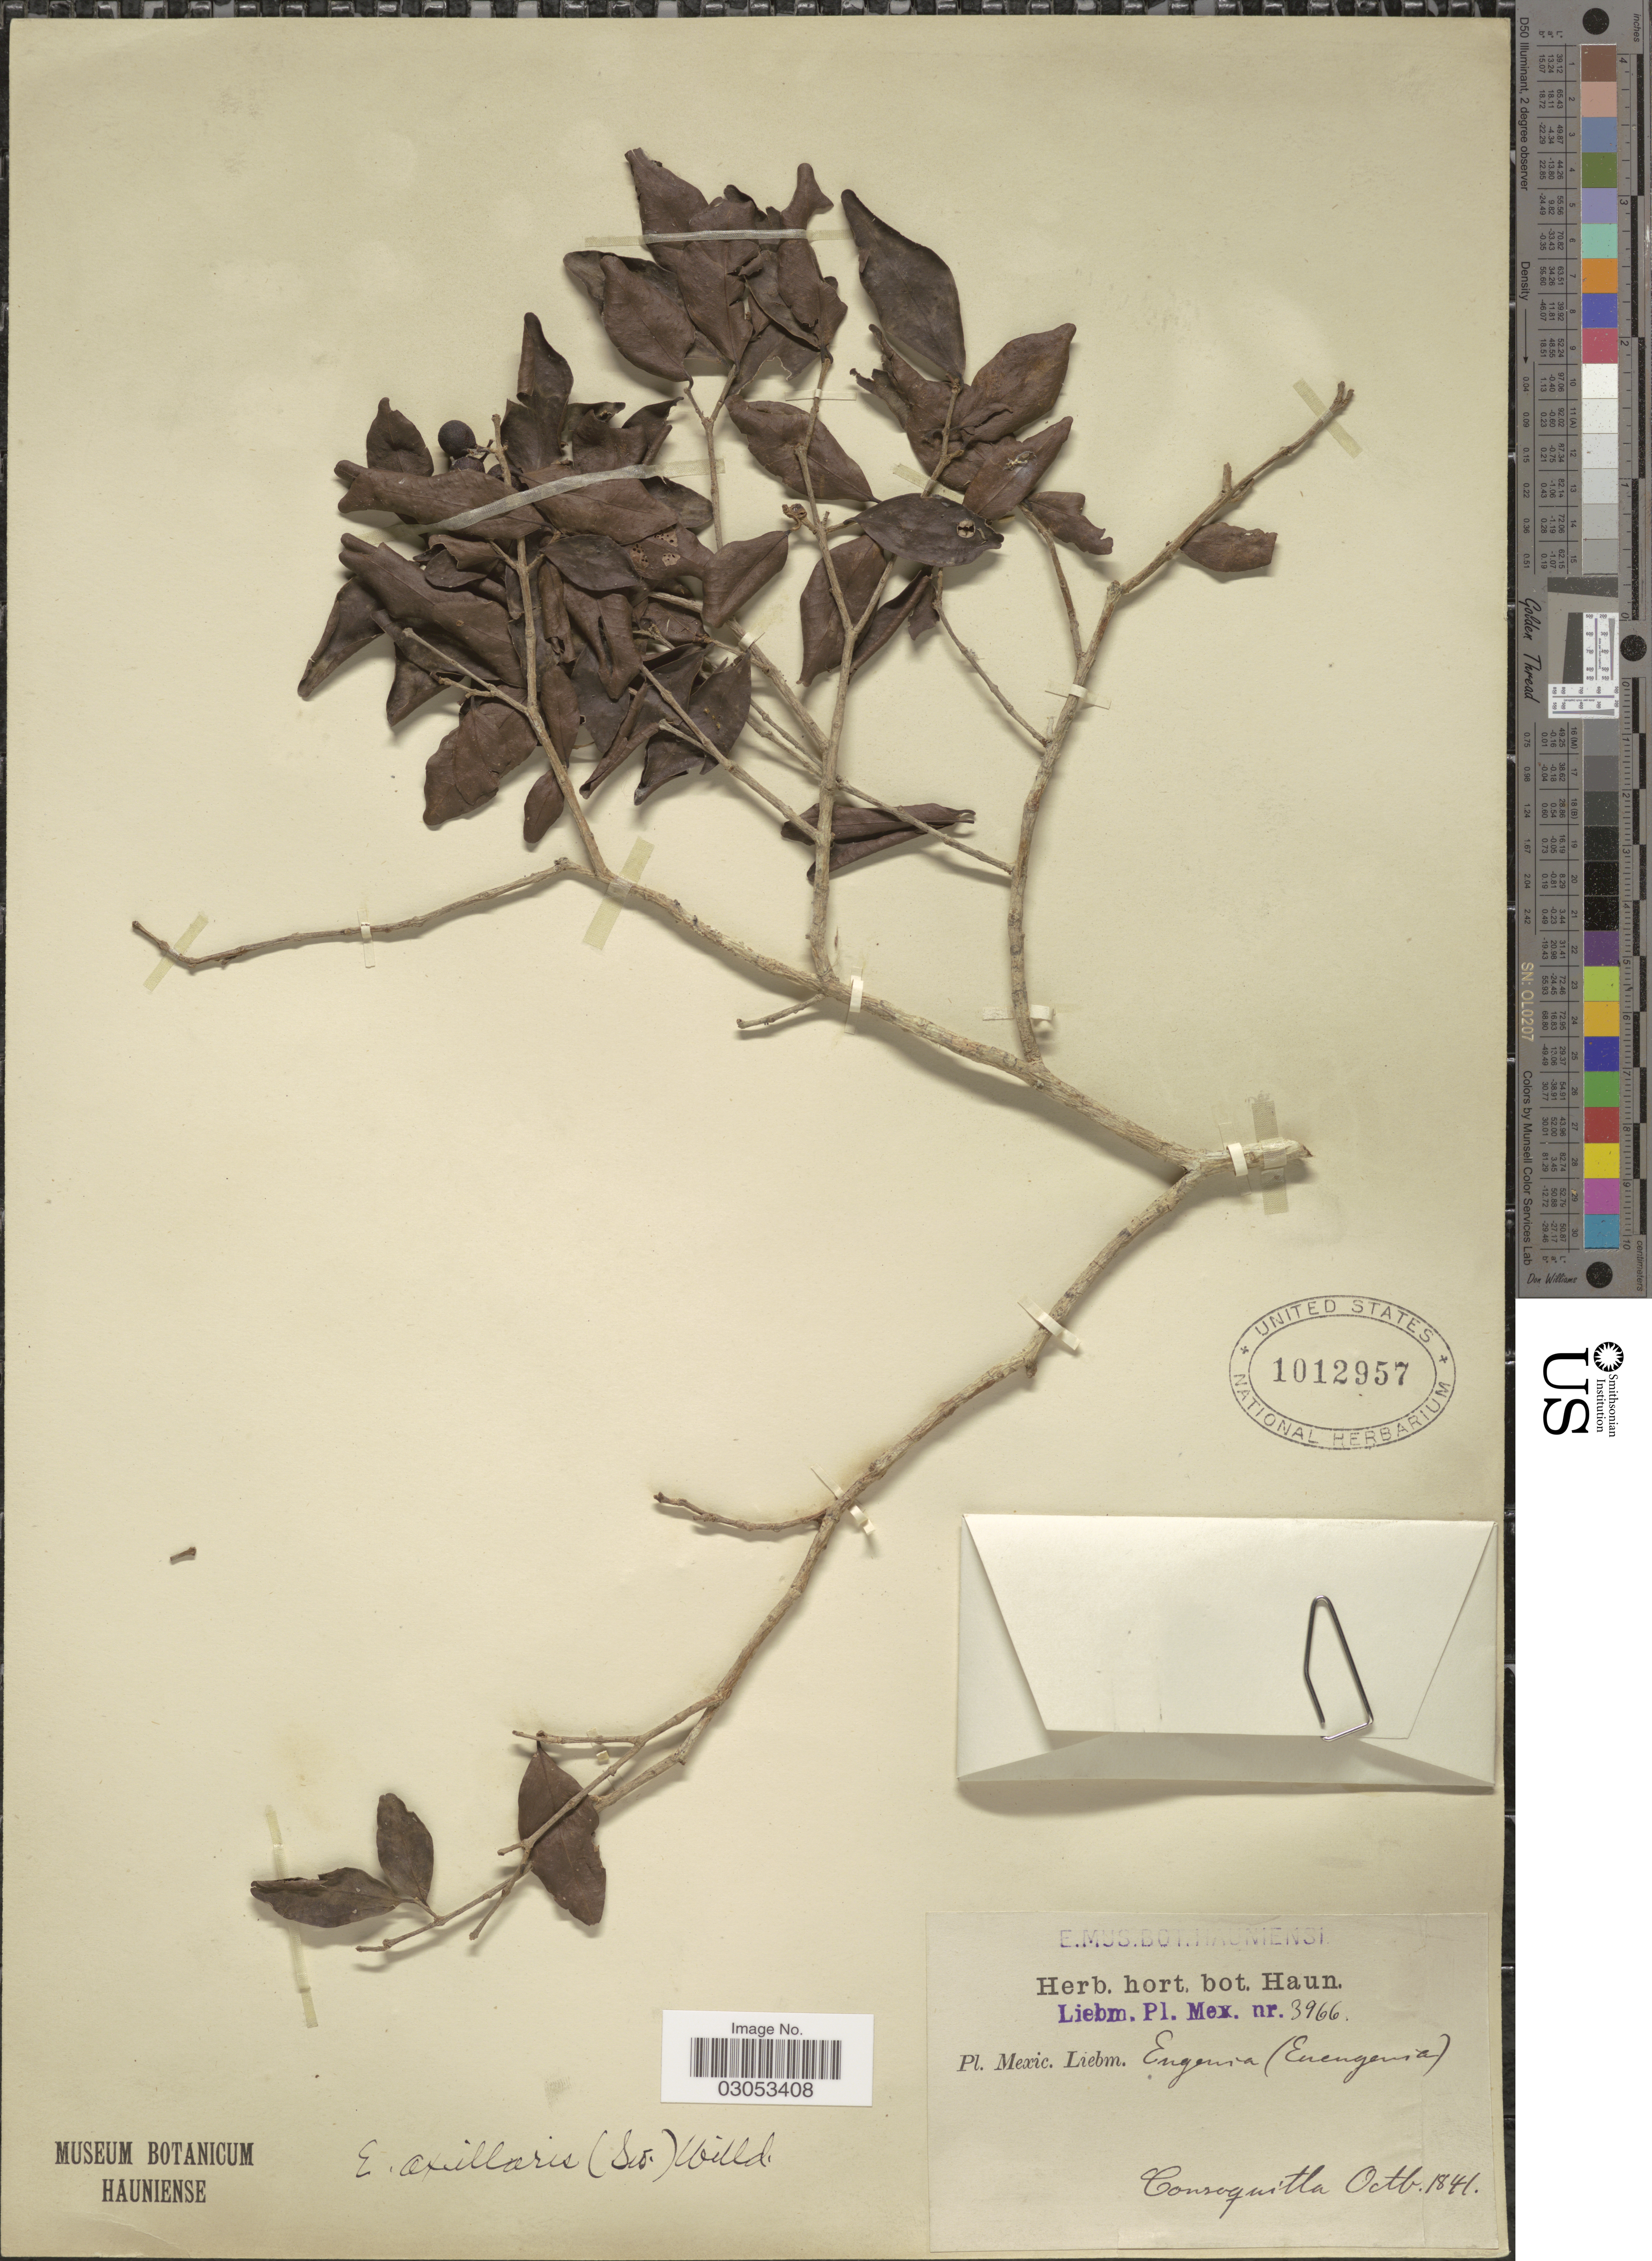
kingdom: Plantae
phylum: Tracheophyta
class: Magnoliopsida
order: Myrtales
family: Myrtaceae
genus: Eugenia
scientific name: Eugenia axillaris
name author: (Sw.) Willd.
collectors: Liebmann, --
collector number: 3966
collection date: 1841-10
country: Mexico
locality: Consoquitla.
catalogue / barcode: US 1012957